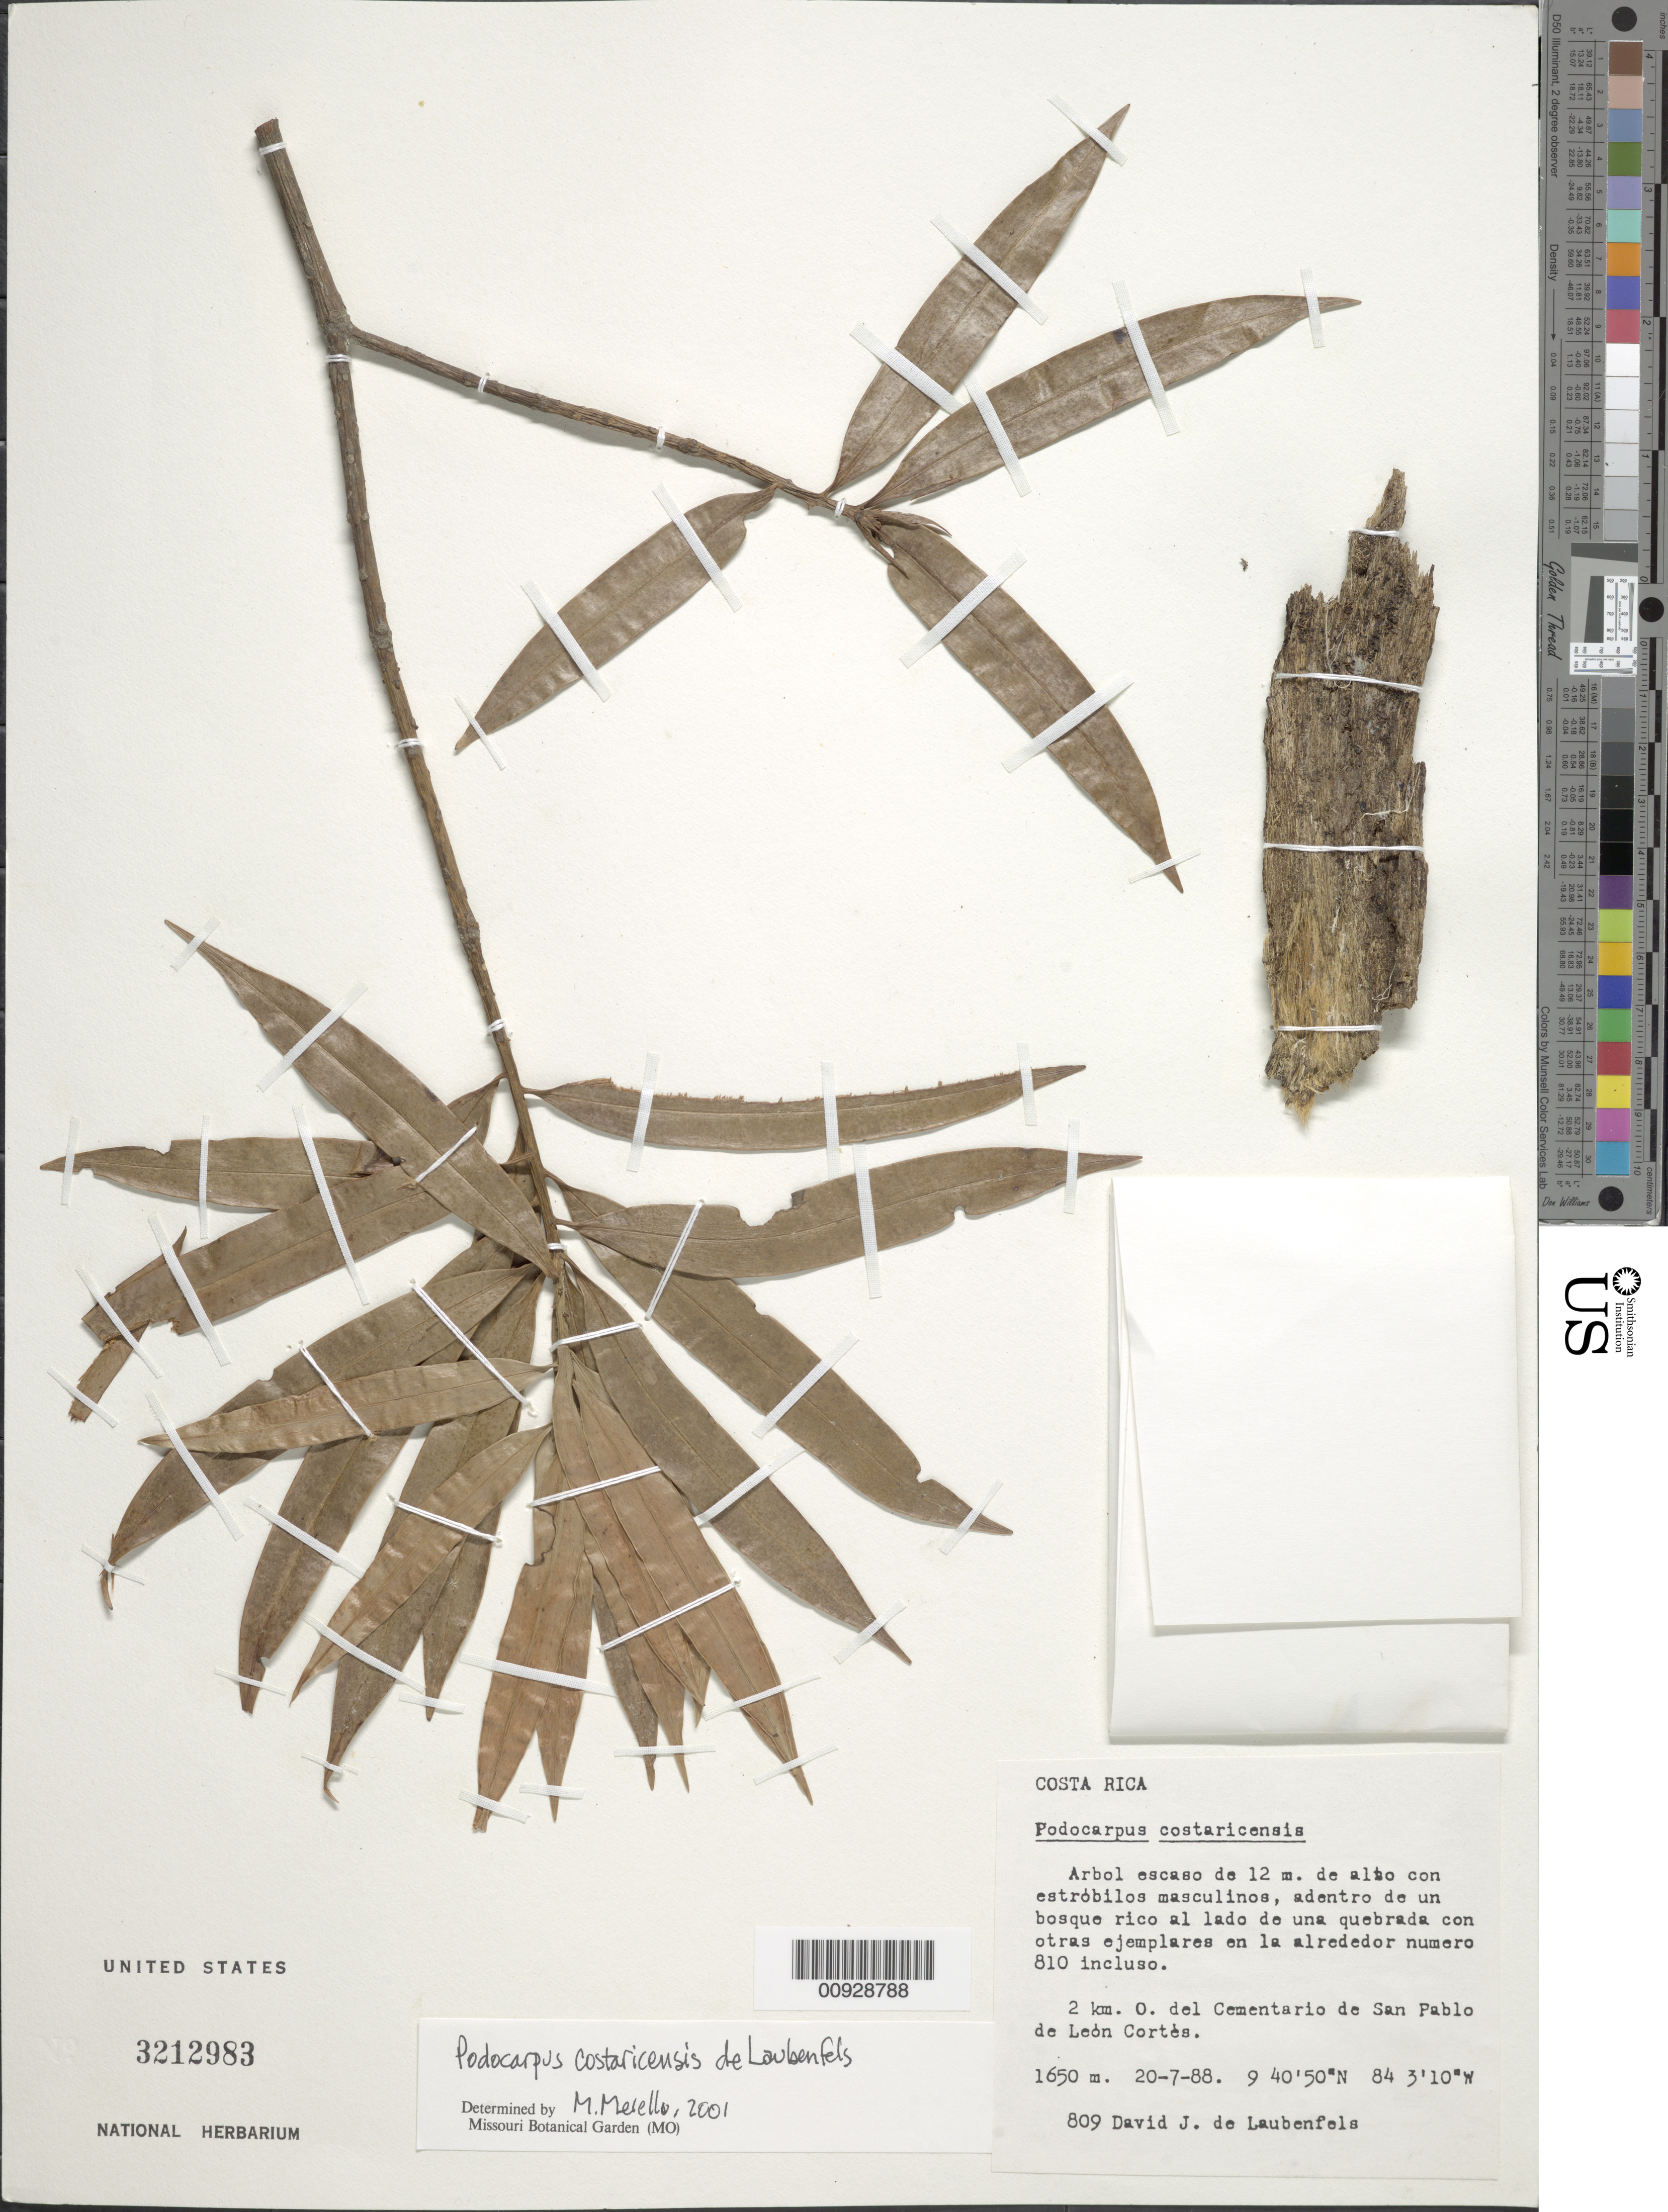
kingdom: Plantae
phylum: Tracheophyta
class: Pinopsida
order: Pinales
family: Podocarpaceae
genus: Podocarpus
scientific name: Podocarpus costaricensis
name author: de Laub.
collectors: D. J. de Laubenfels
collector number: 809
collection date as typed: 20 Jul 1988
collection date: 1988-07-20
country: Costa Rica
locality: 2 Km O del Cementerio de San Pablo de León Cortés.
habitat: Adentro de un bosque rico al lado de una quebrada con otros ejemplares en la alrededor número 810 incluso.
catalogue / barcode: US 3212983